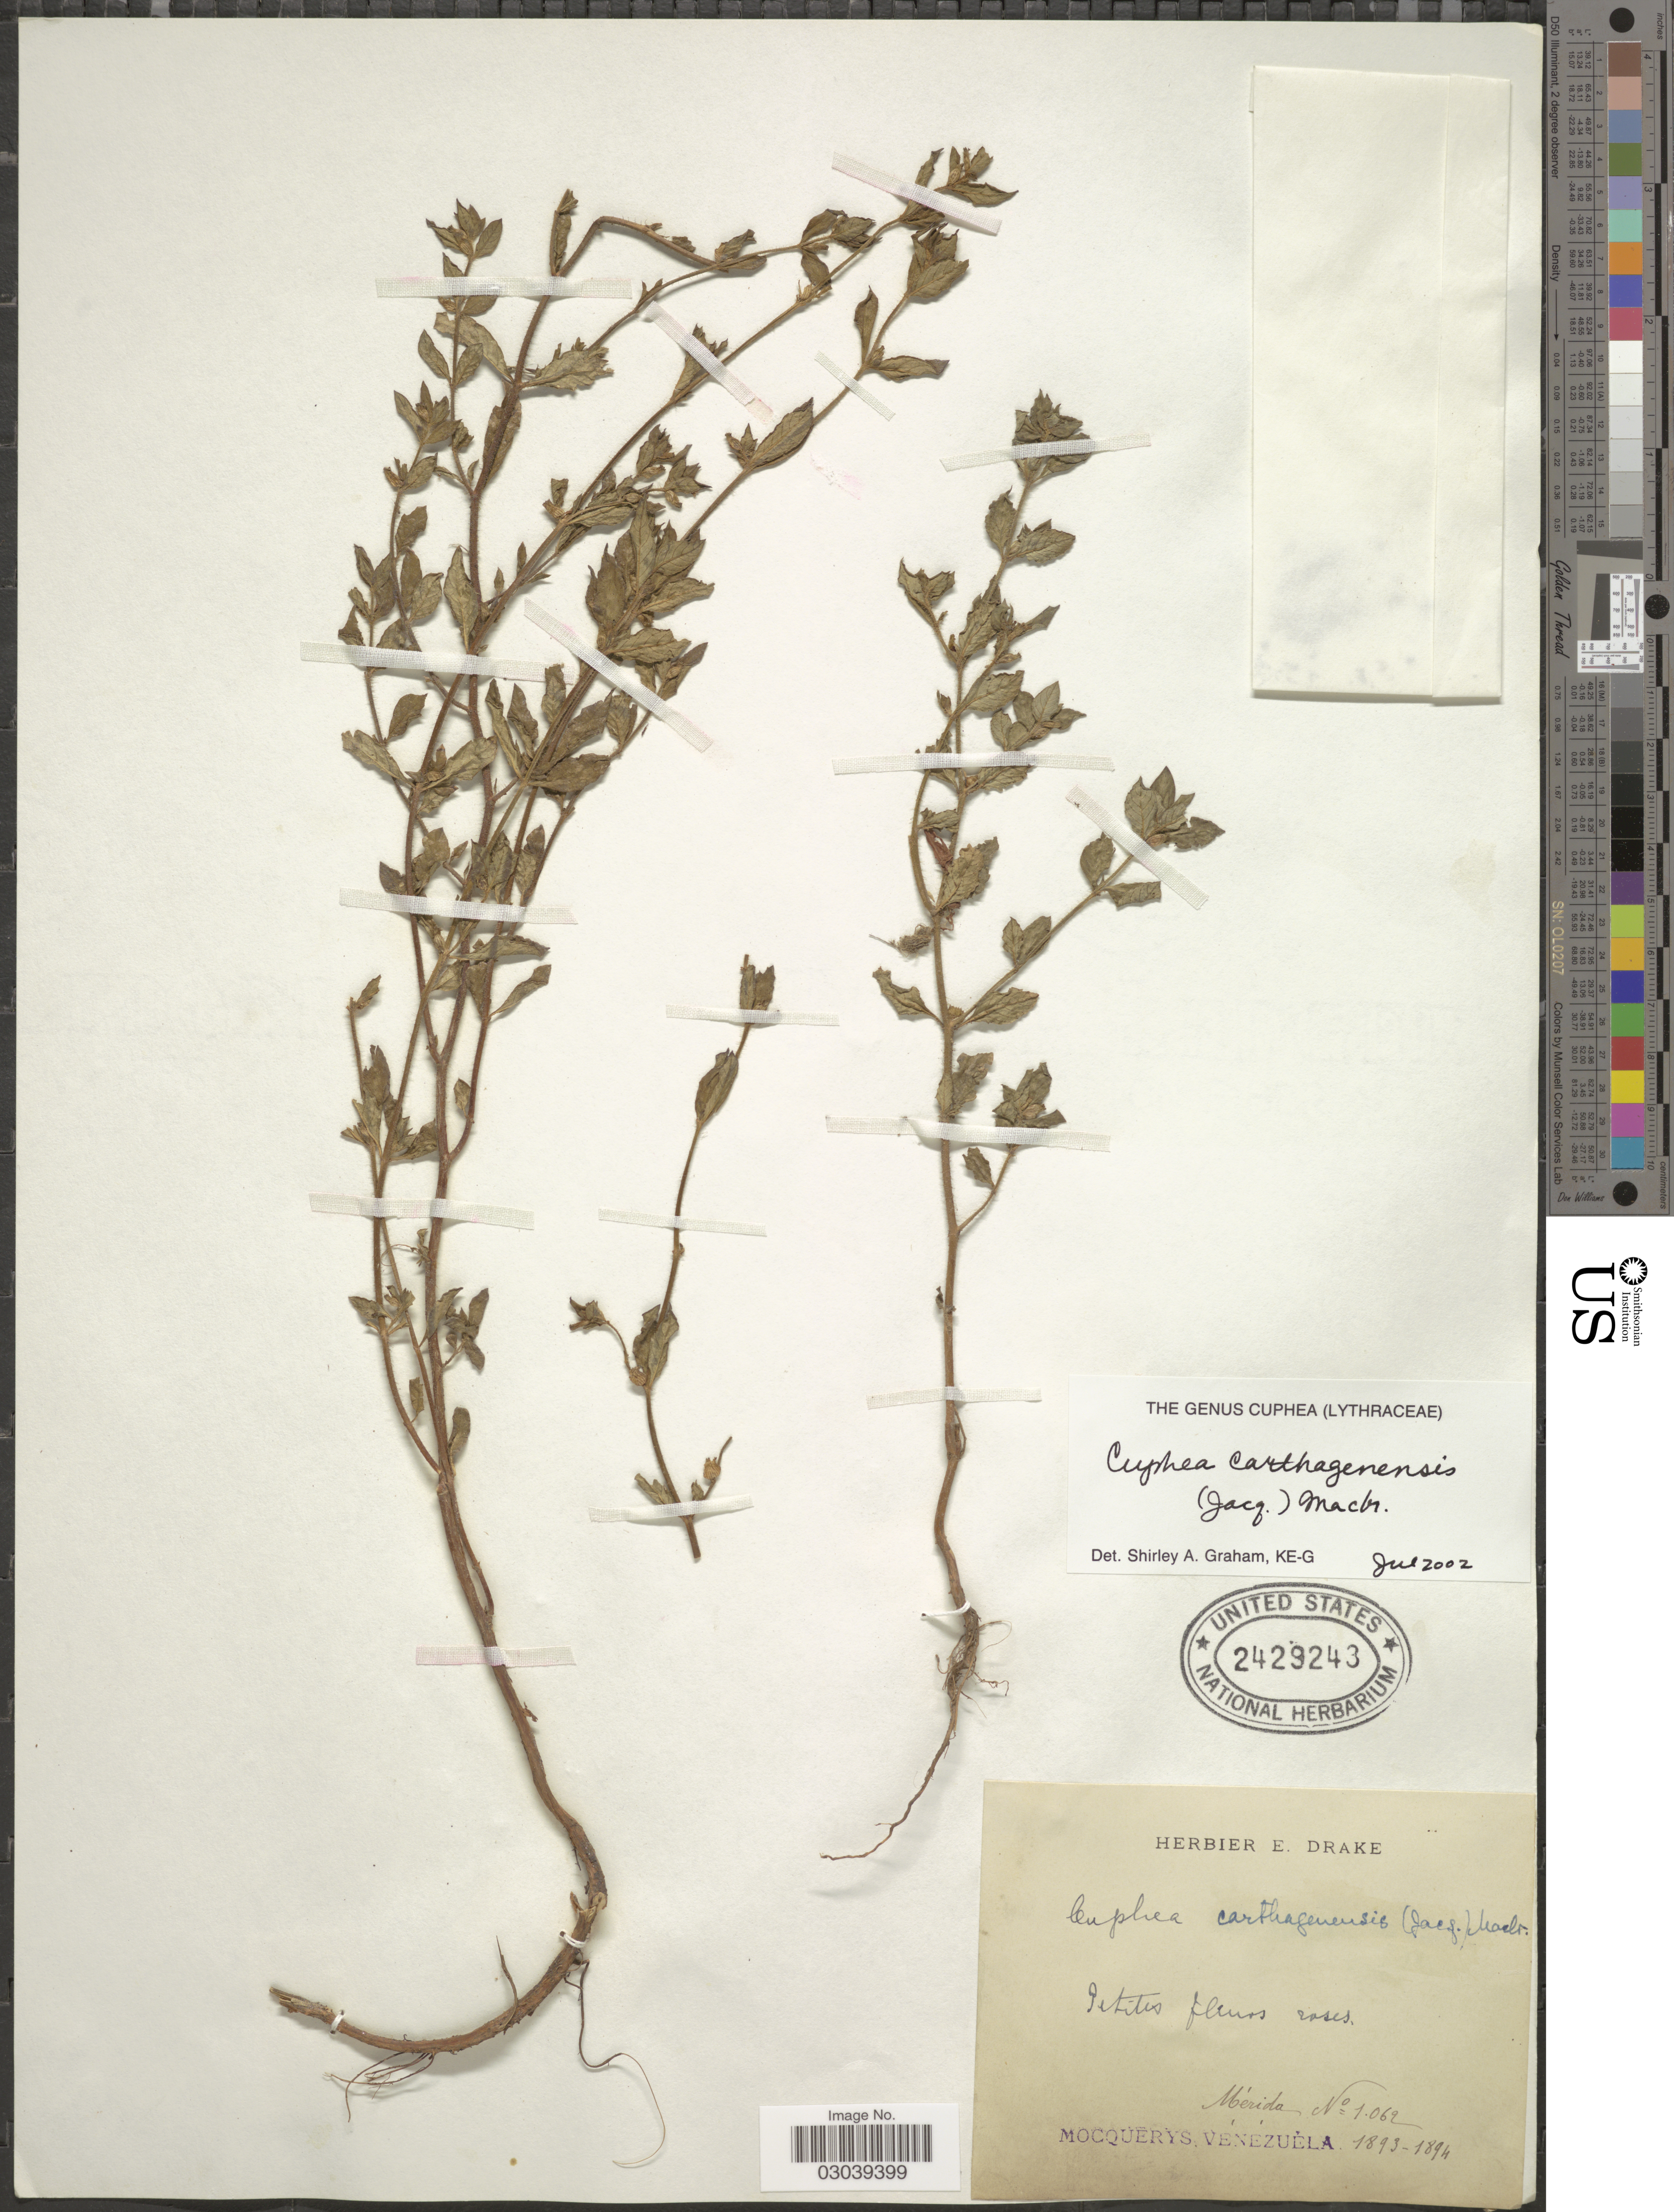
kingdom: Plantae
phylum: Tracheophyta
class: Magnoliopsida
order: Myrtales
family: Lythraceae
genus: Cuphea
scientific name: Cuphea carthagenensis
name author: (Jacq.) J.F. Macbr.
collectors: A. Mocquerys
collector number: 1062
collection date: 1893/1894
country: Venezuela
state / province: Mérida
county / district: Libertador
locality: Mérida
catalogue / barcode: US 2429243